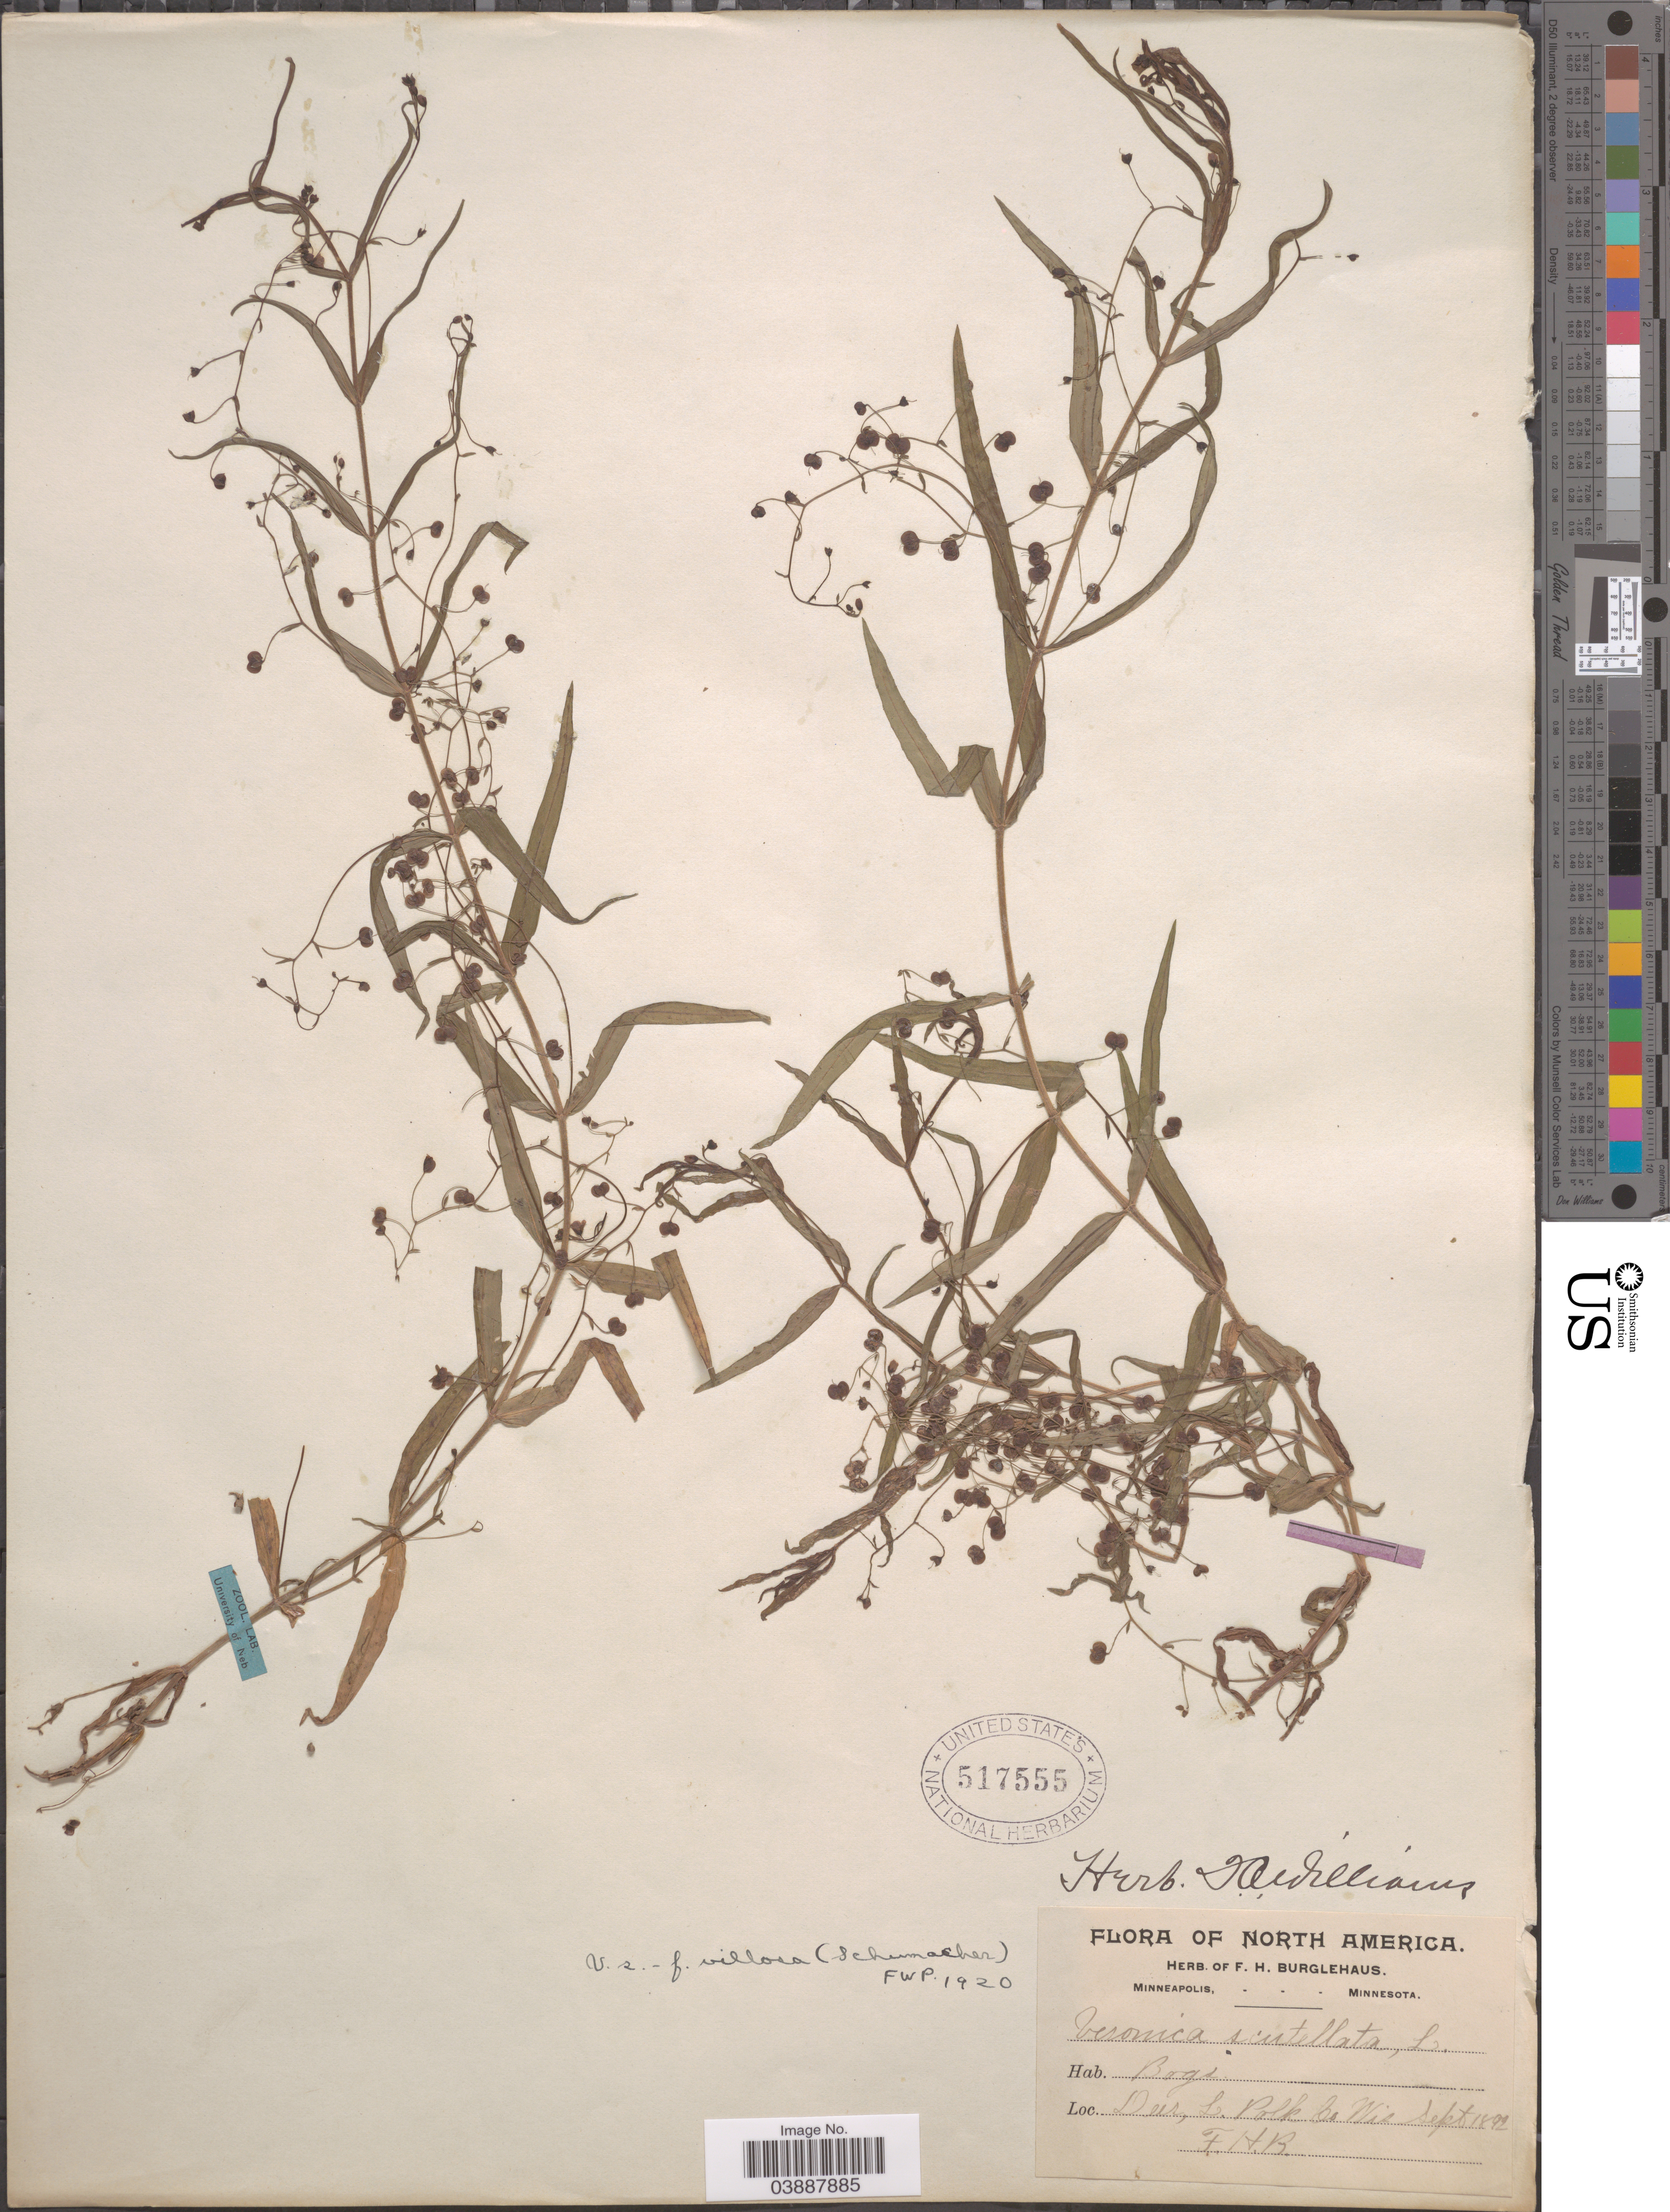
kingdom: Plantae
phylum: Tracheophyta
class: Magnoliopsida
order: Lamiales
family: Plantaginaceae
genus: Veronica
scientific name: Veronica scutellata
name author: L.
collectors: F. Burglehaus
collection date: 1892-09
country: United States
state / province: Wisconsin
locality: Deer, L. Polk Co.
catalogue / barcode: US 517555